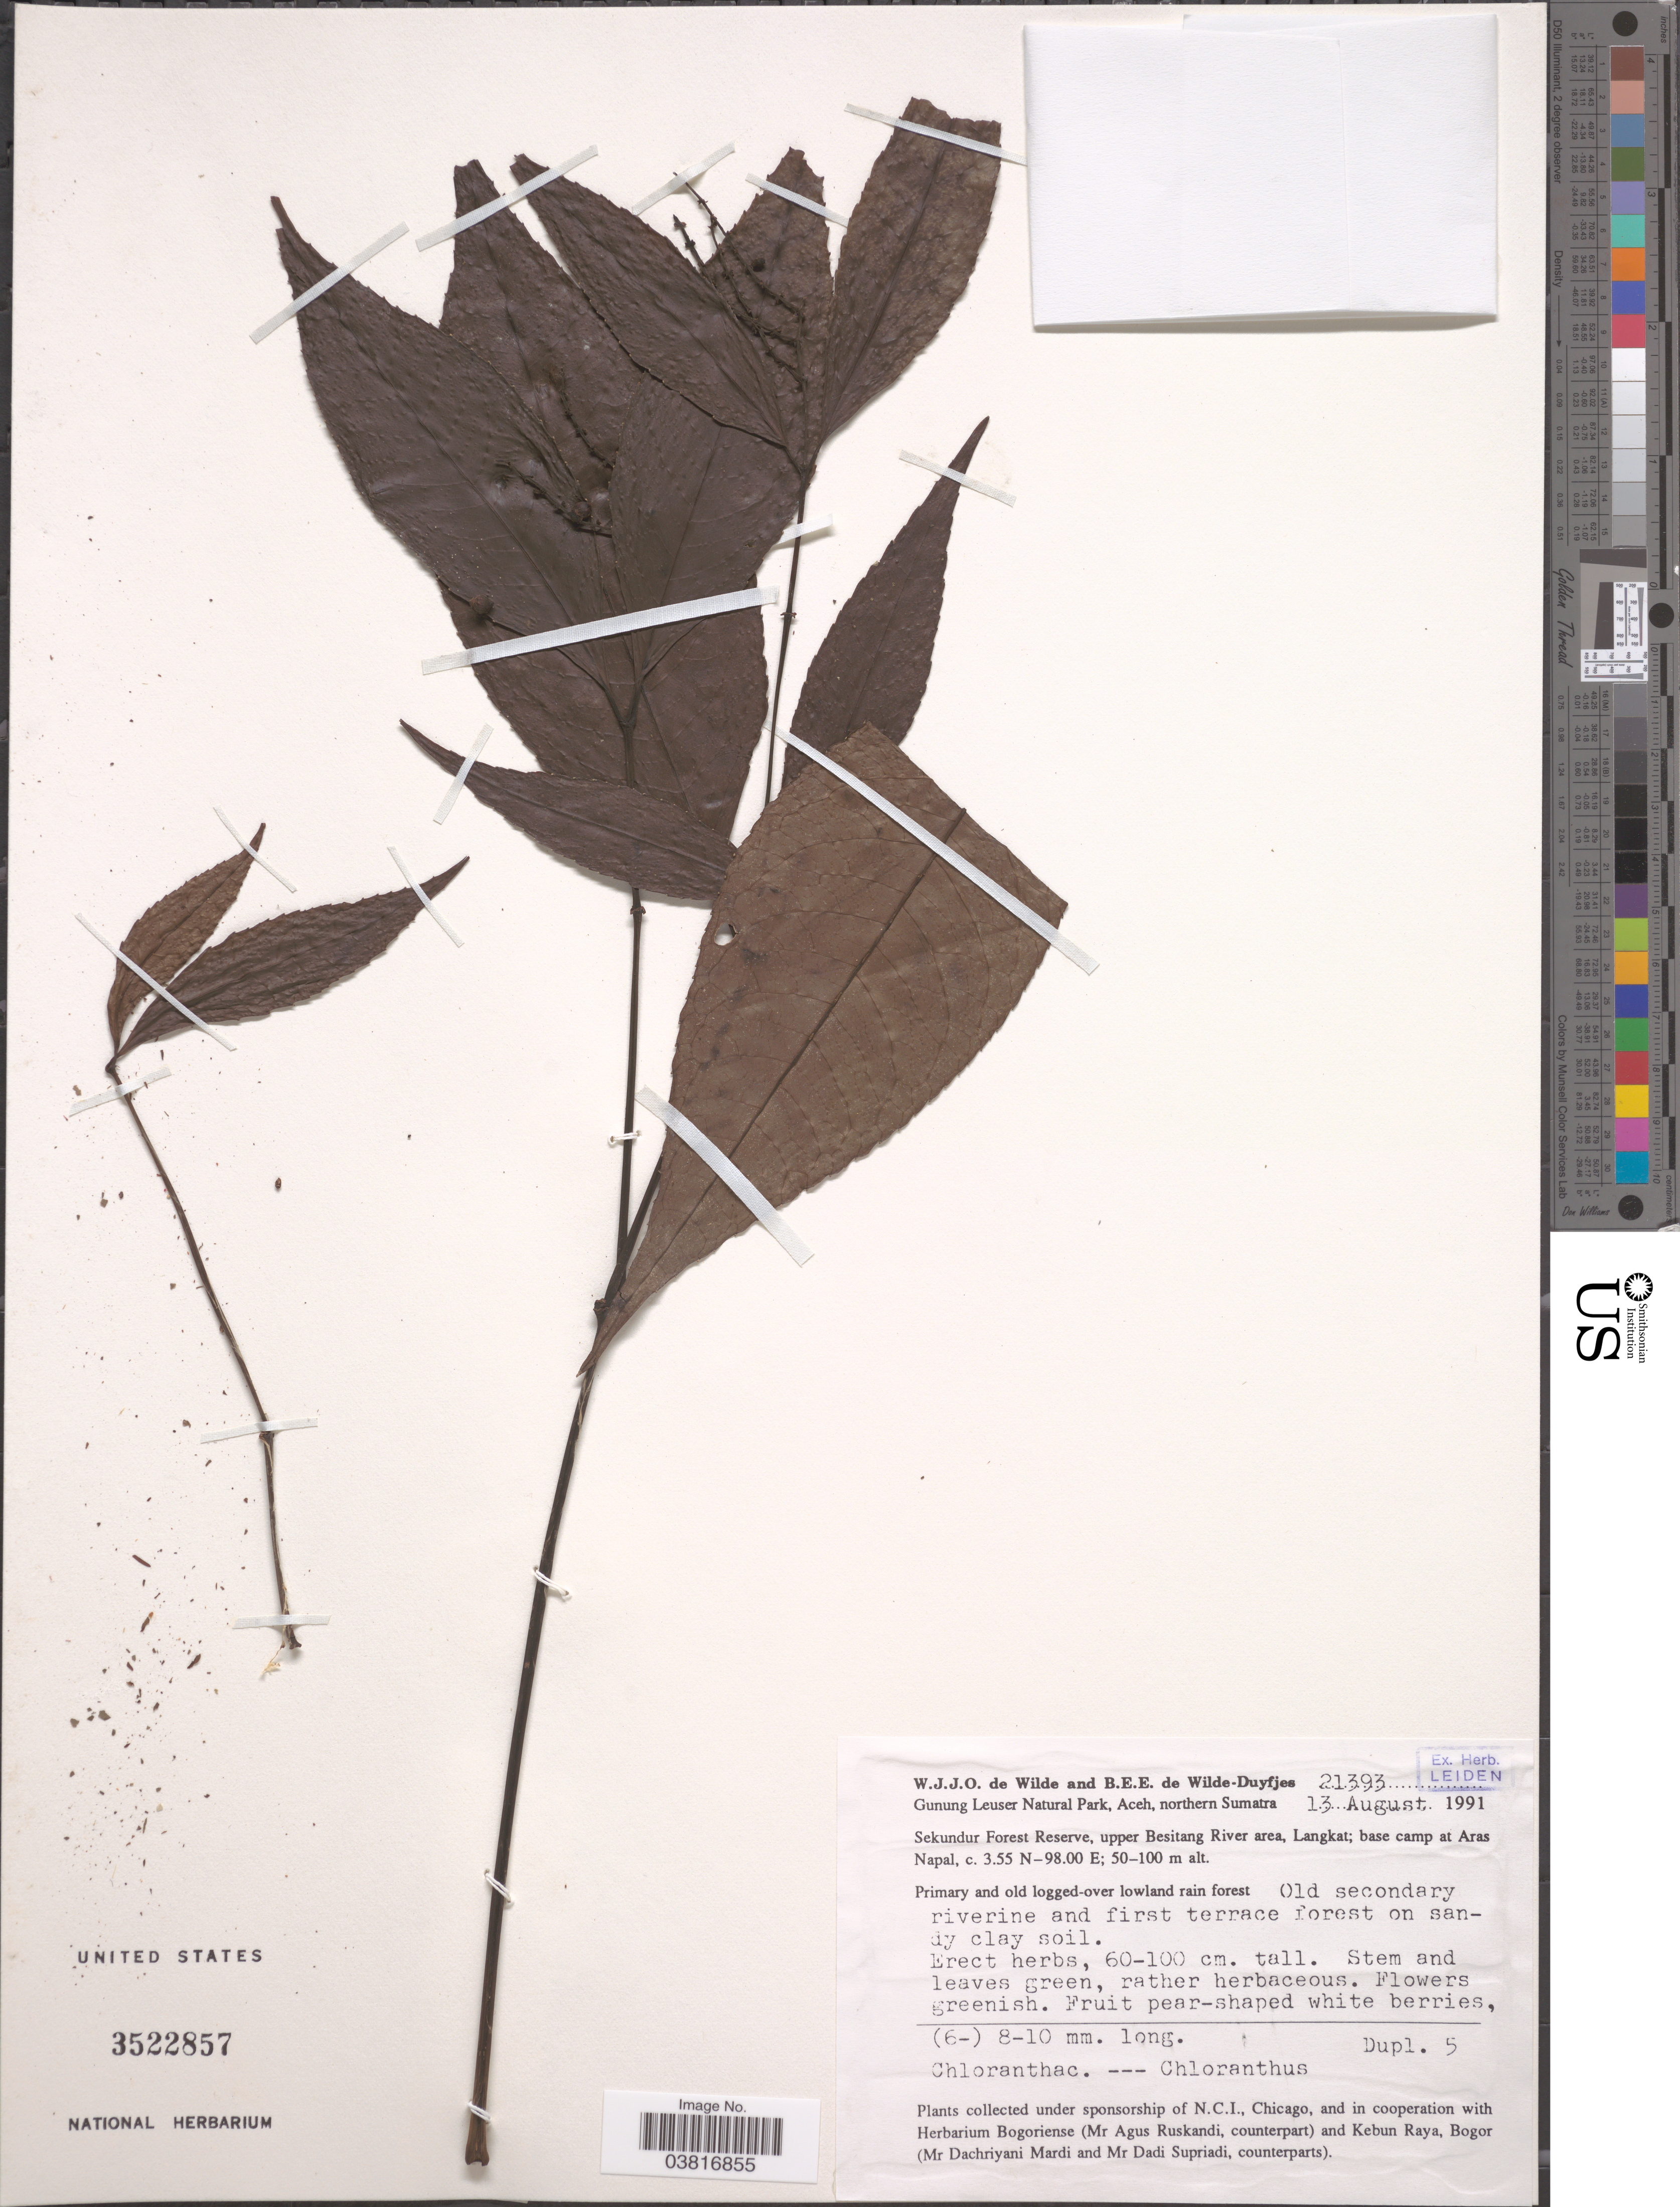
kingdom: Plantae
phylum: Tracheophyta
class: Magnoliopsida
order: Chloranthales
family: Chloranthaceae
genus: Chloranthus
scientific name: Chloranthus erectus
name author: (Buch.-Ham.) Verdc.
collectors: W. J. de Wilde & B. E. de Wilde-Duyfjes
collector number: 21393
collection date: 1991-08-13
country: Indonesia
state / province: Sumatra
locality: Gunung Leuser Natural Park, Aceh, northern Sumatra. Sekundur Forest Reserve, upper Besitang River area, Langkat; base camp at Aras Napal.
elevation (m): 50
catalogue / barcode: US 3522857